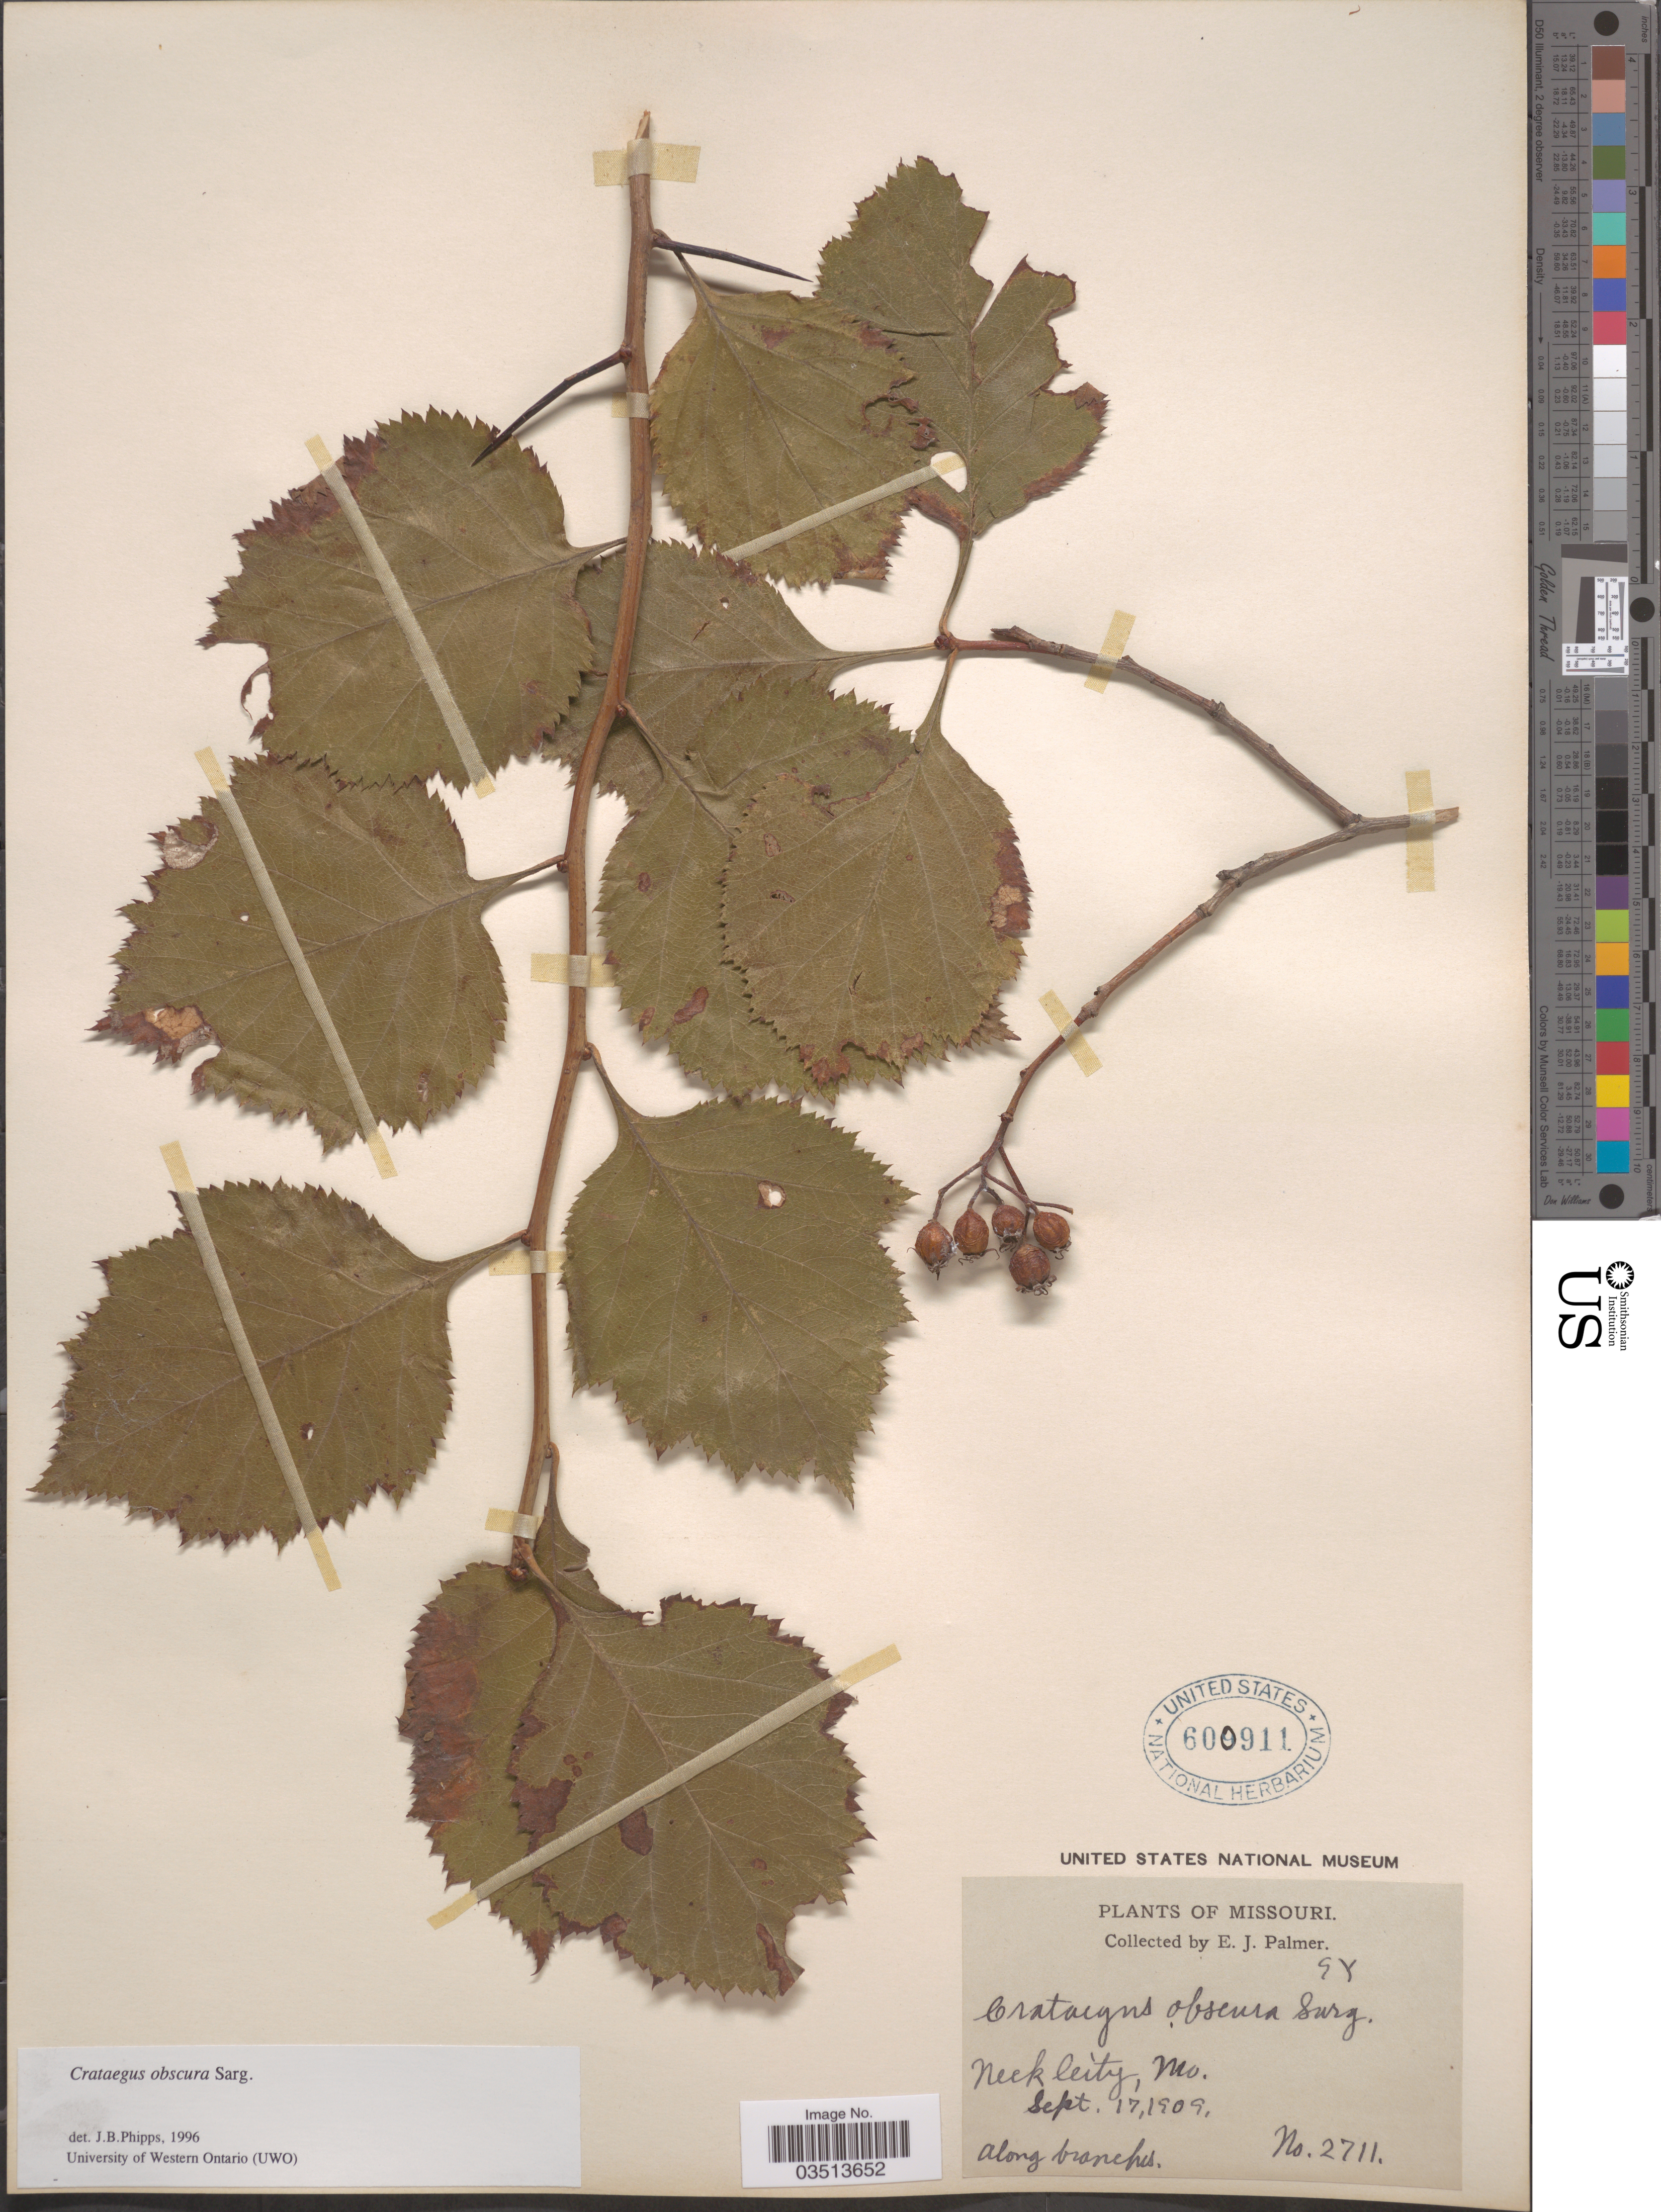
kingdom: Plantae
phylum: Tracheophyta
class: Magnoliopsida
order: Rosales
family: Rosaceae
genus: Crataegus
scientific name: Crataegus calpodendron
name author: (Ehrh.) Medik.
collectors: E. J. Palmer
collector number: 2711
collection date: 1909-09-17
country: United States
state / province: Missouri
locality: Neck City.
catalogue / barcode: US 600911